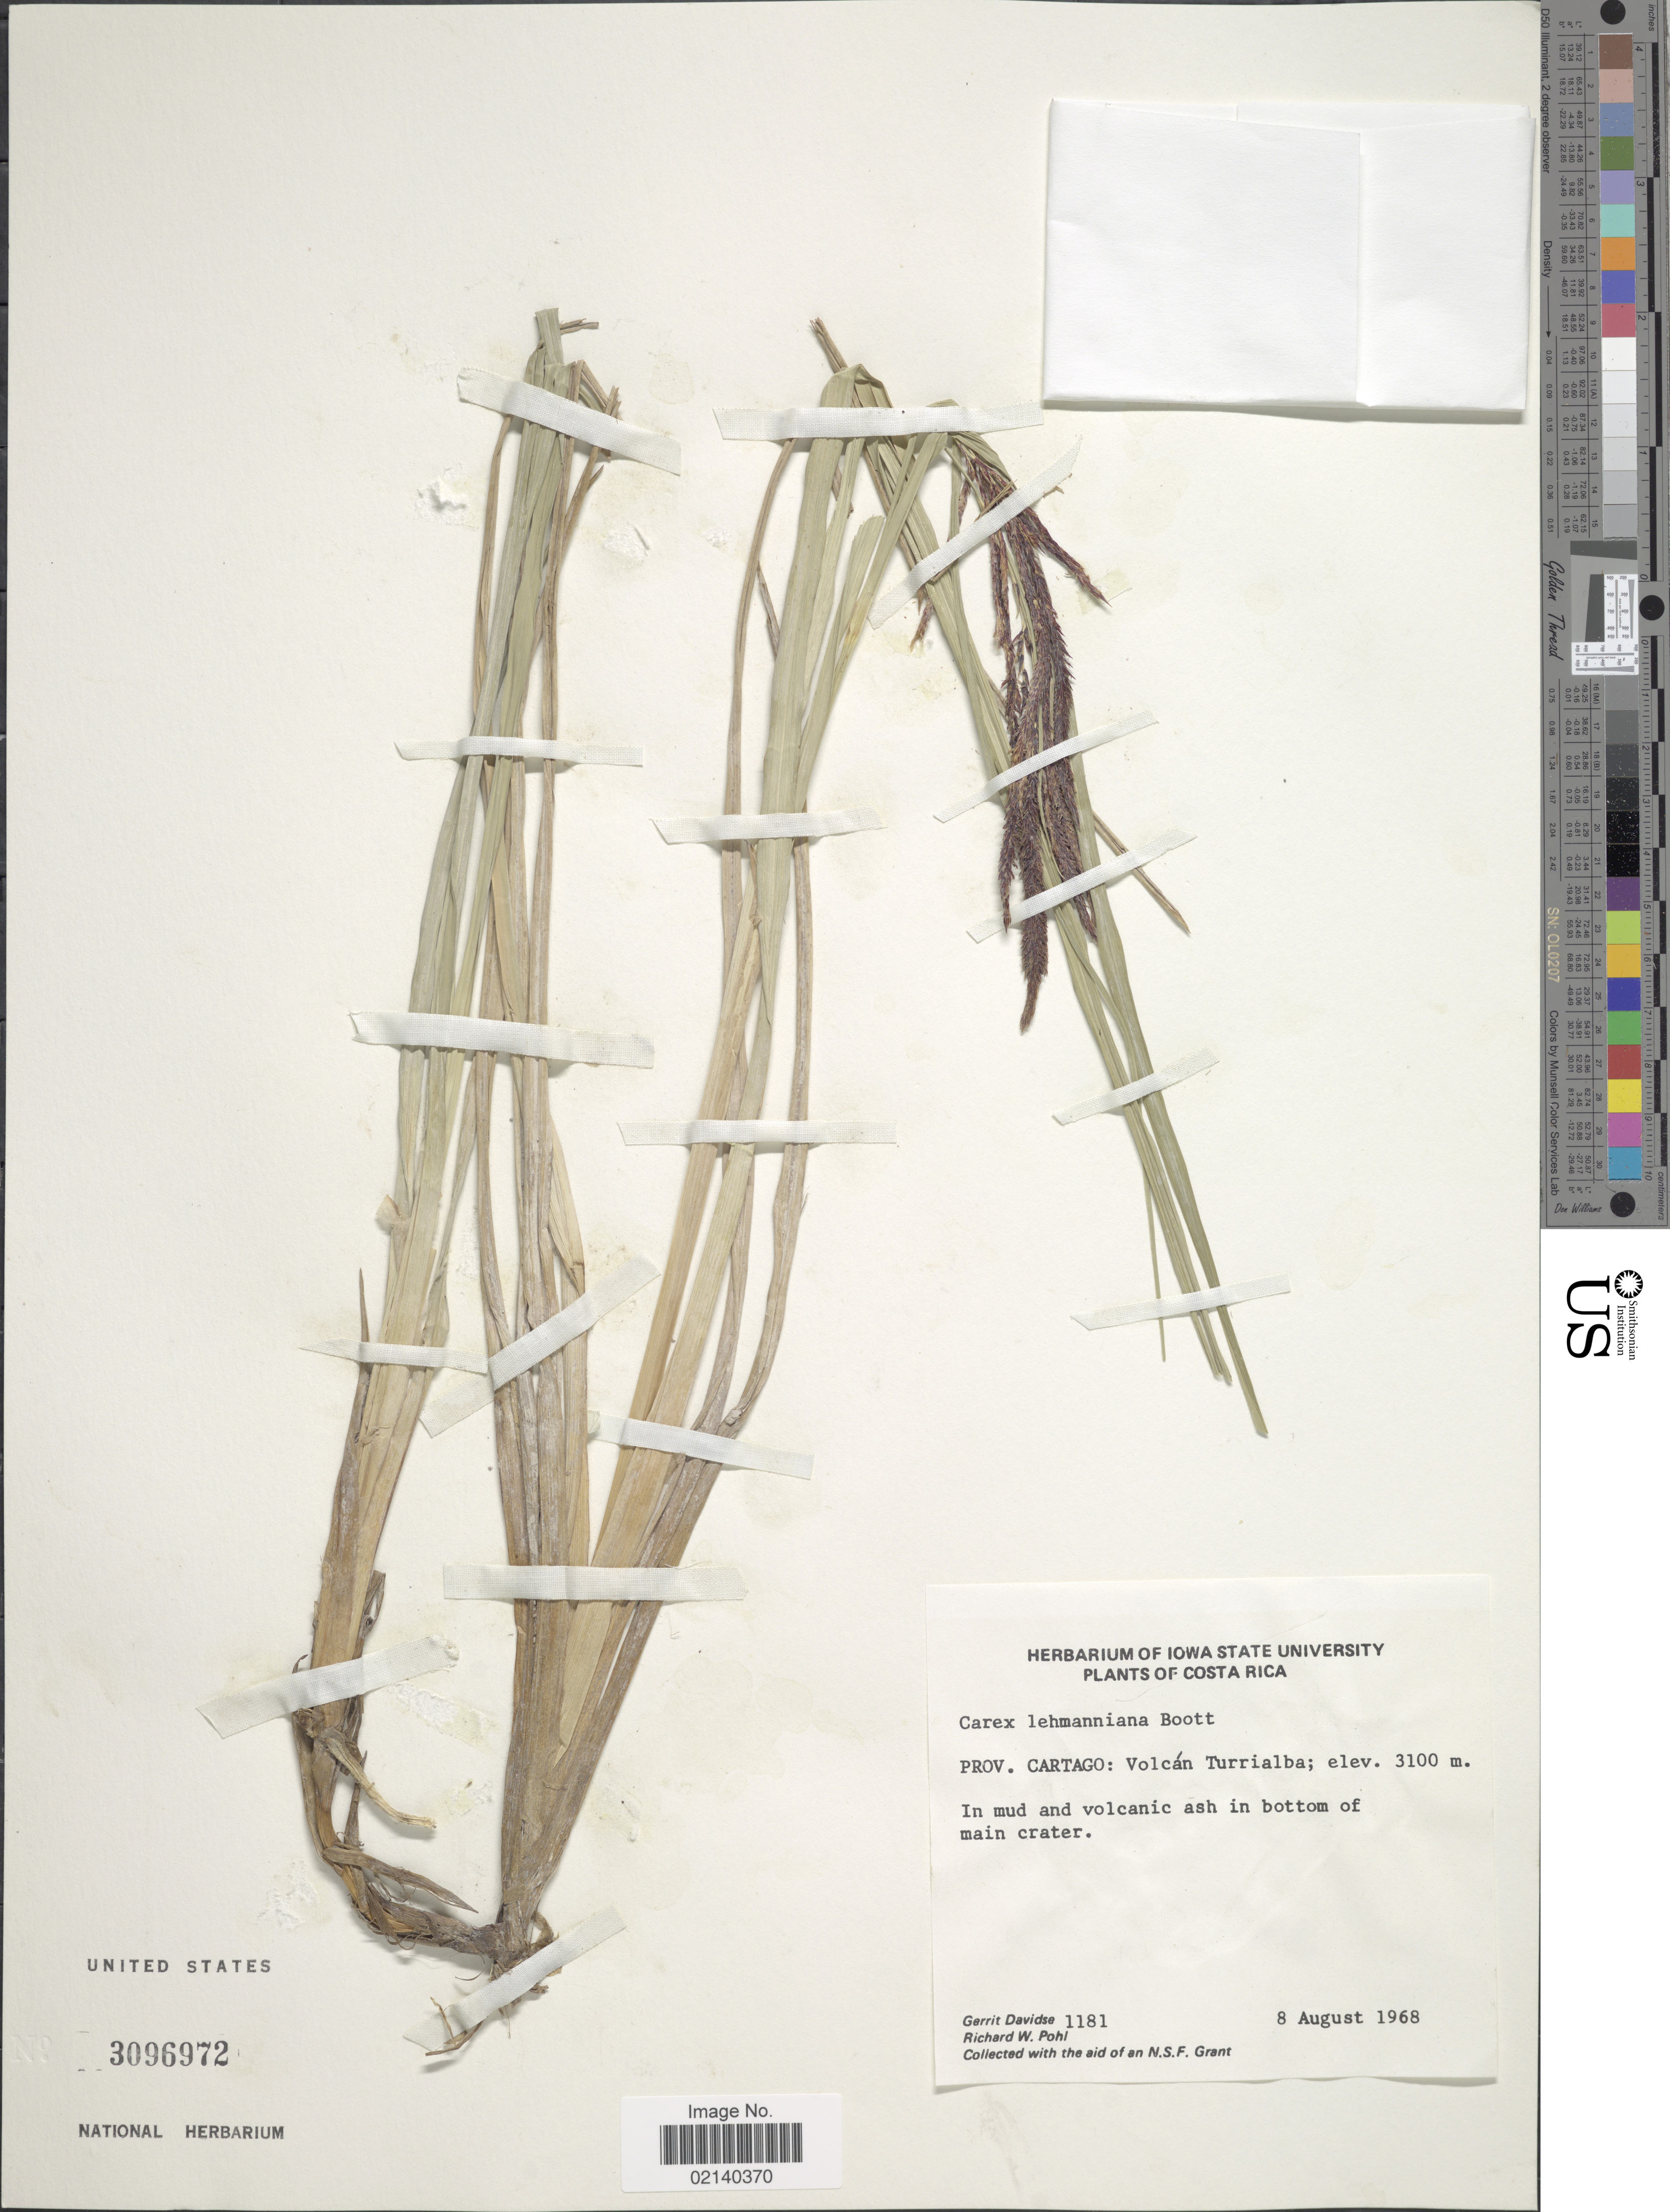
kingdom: Plantae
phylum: Tracheophyta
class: Liliopsida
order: Poales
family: Cyperaceae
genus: Carex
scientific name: Carex lemanniana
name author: Boott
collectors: G. Davidse & R. W. Pohl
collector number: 1181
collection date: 1968-08-08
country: Costa Rica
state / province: Cartago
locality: Volcan Turrialba, in mud and volcanic ash in bottom of main crater.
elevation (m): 3100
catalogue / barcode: US 3096972